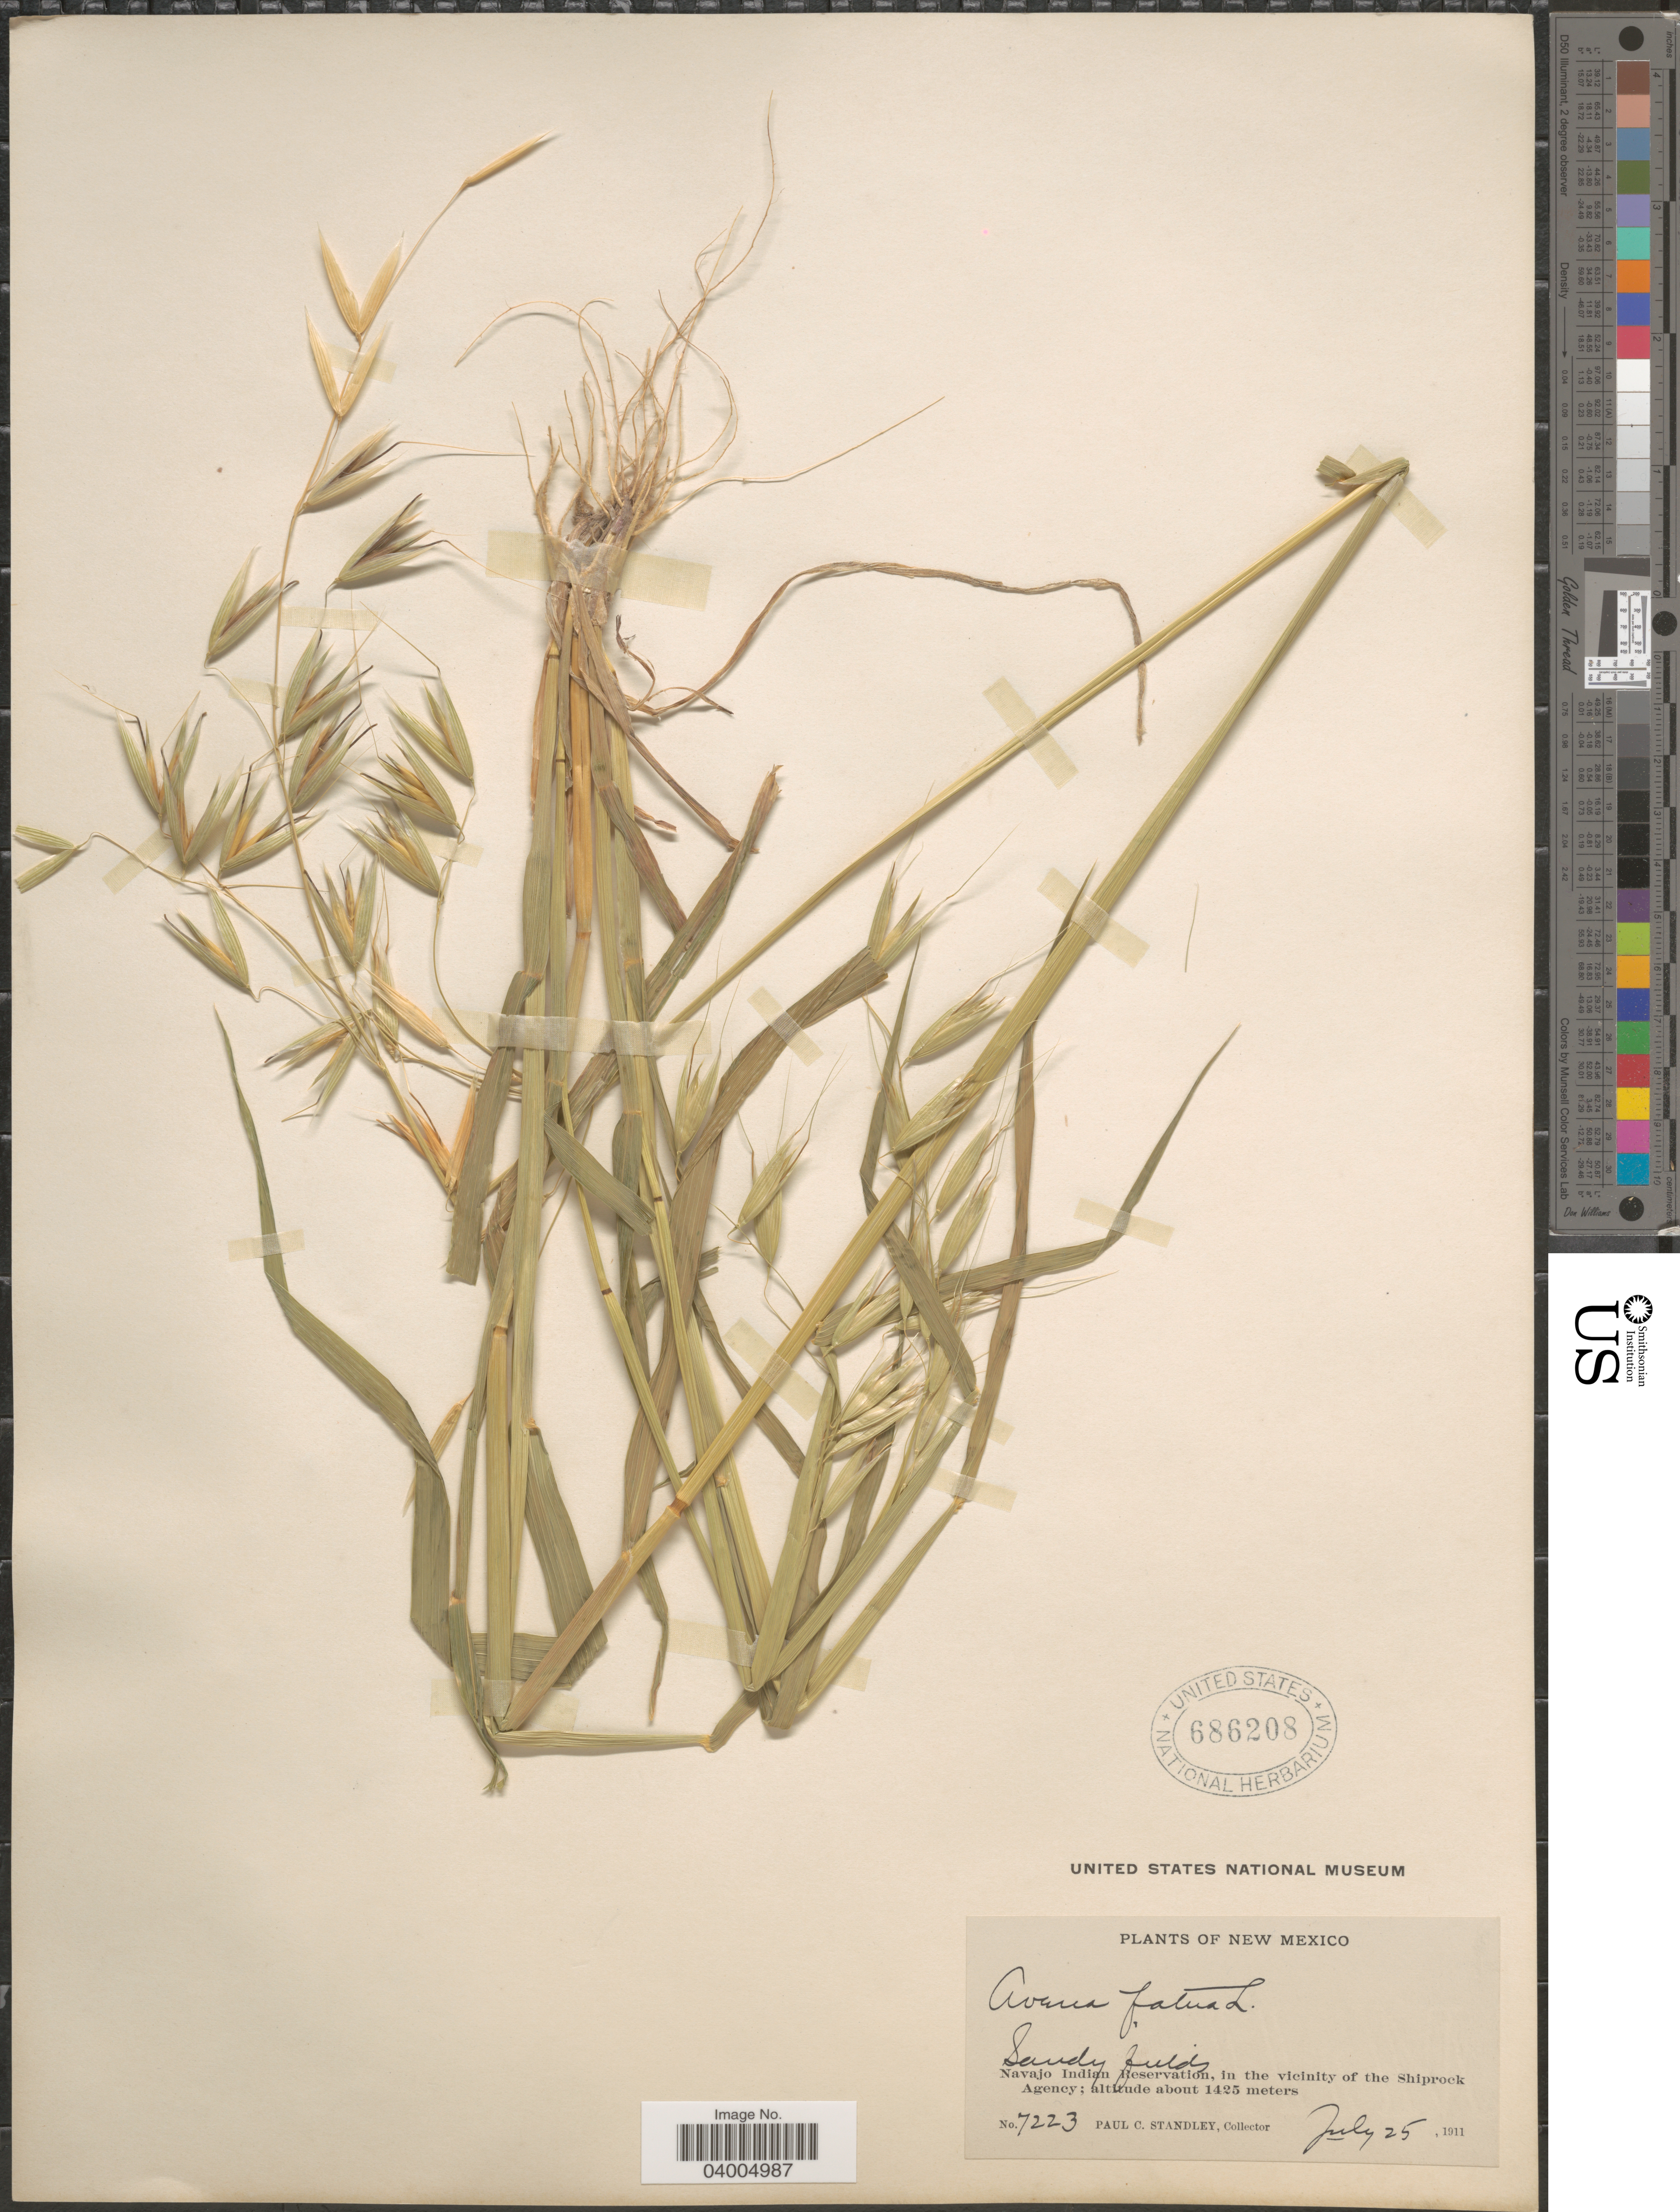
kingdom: Plantae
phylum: Tracheophyta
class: Liliopsida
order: Poales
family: Poaceae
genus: Avena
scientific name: Avena sativa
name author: L.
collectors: P. C. Standley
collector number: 7223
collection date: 1911-07-25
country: United States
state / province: New Mexico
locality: Navajo Indian Reservation, in the vicinity of the Shiprock Agency.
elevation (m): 1425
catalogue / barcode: US 686208